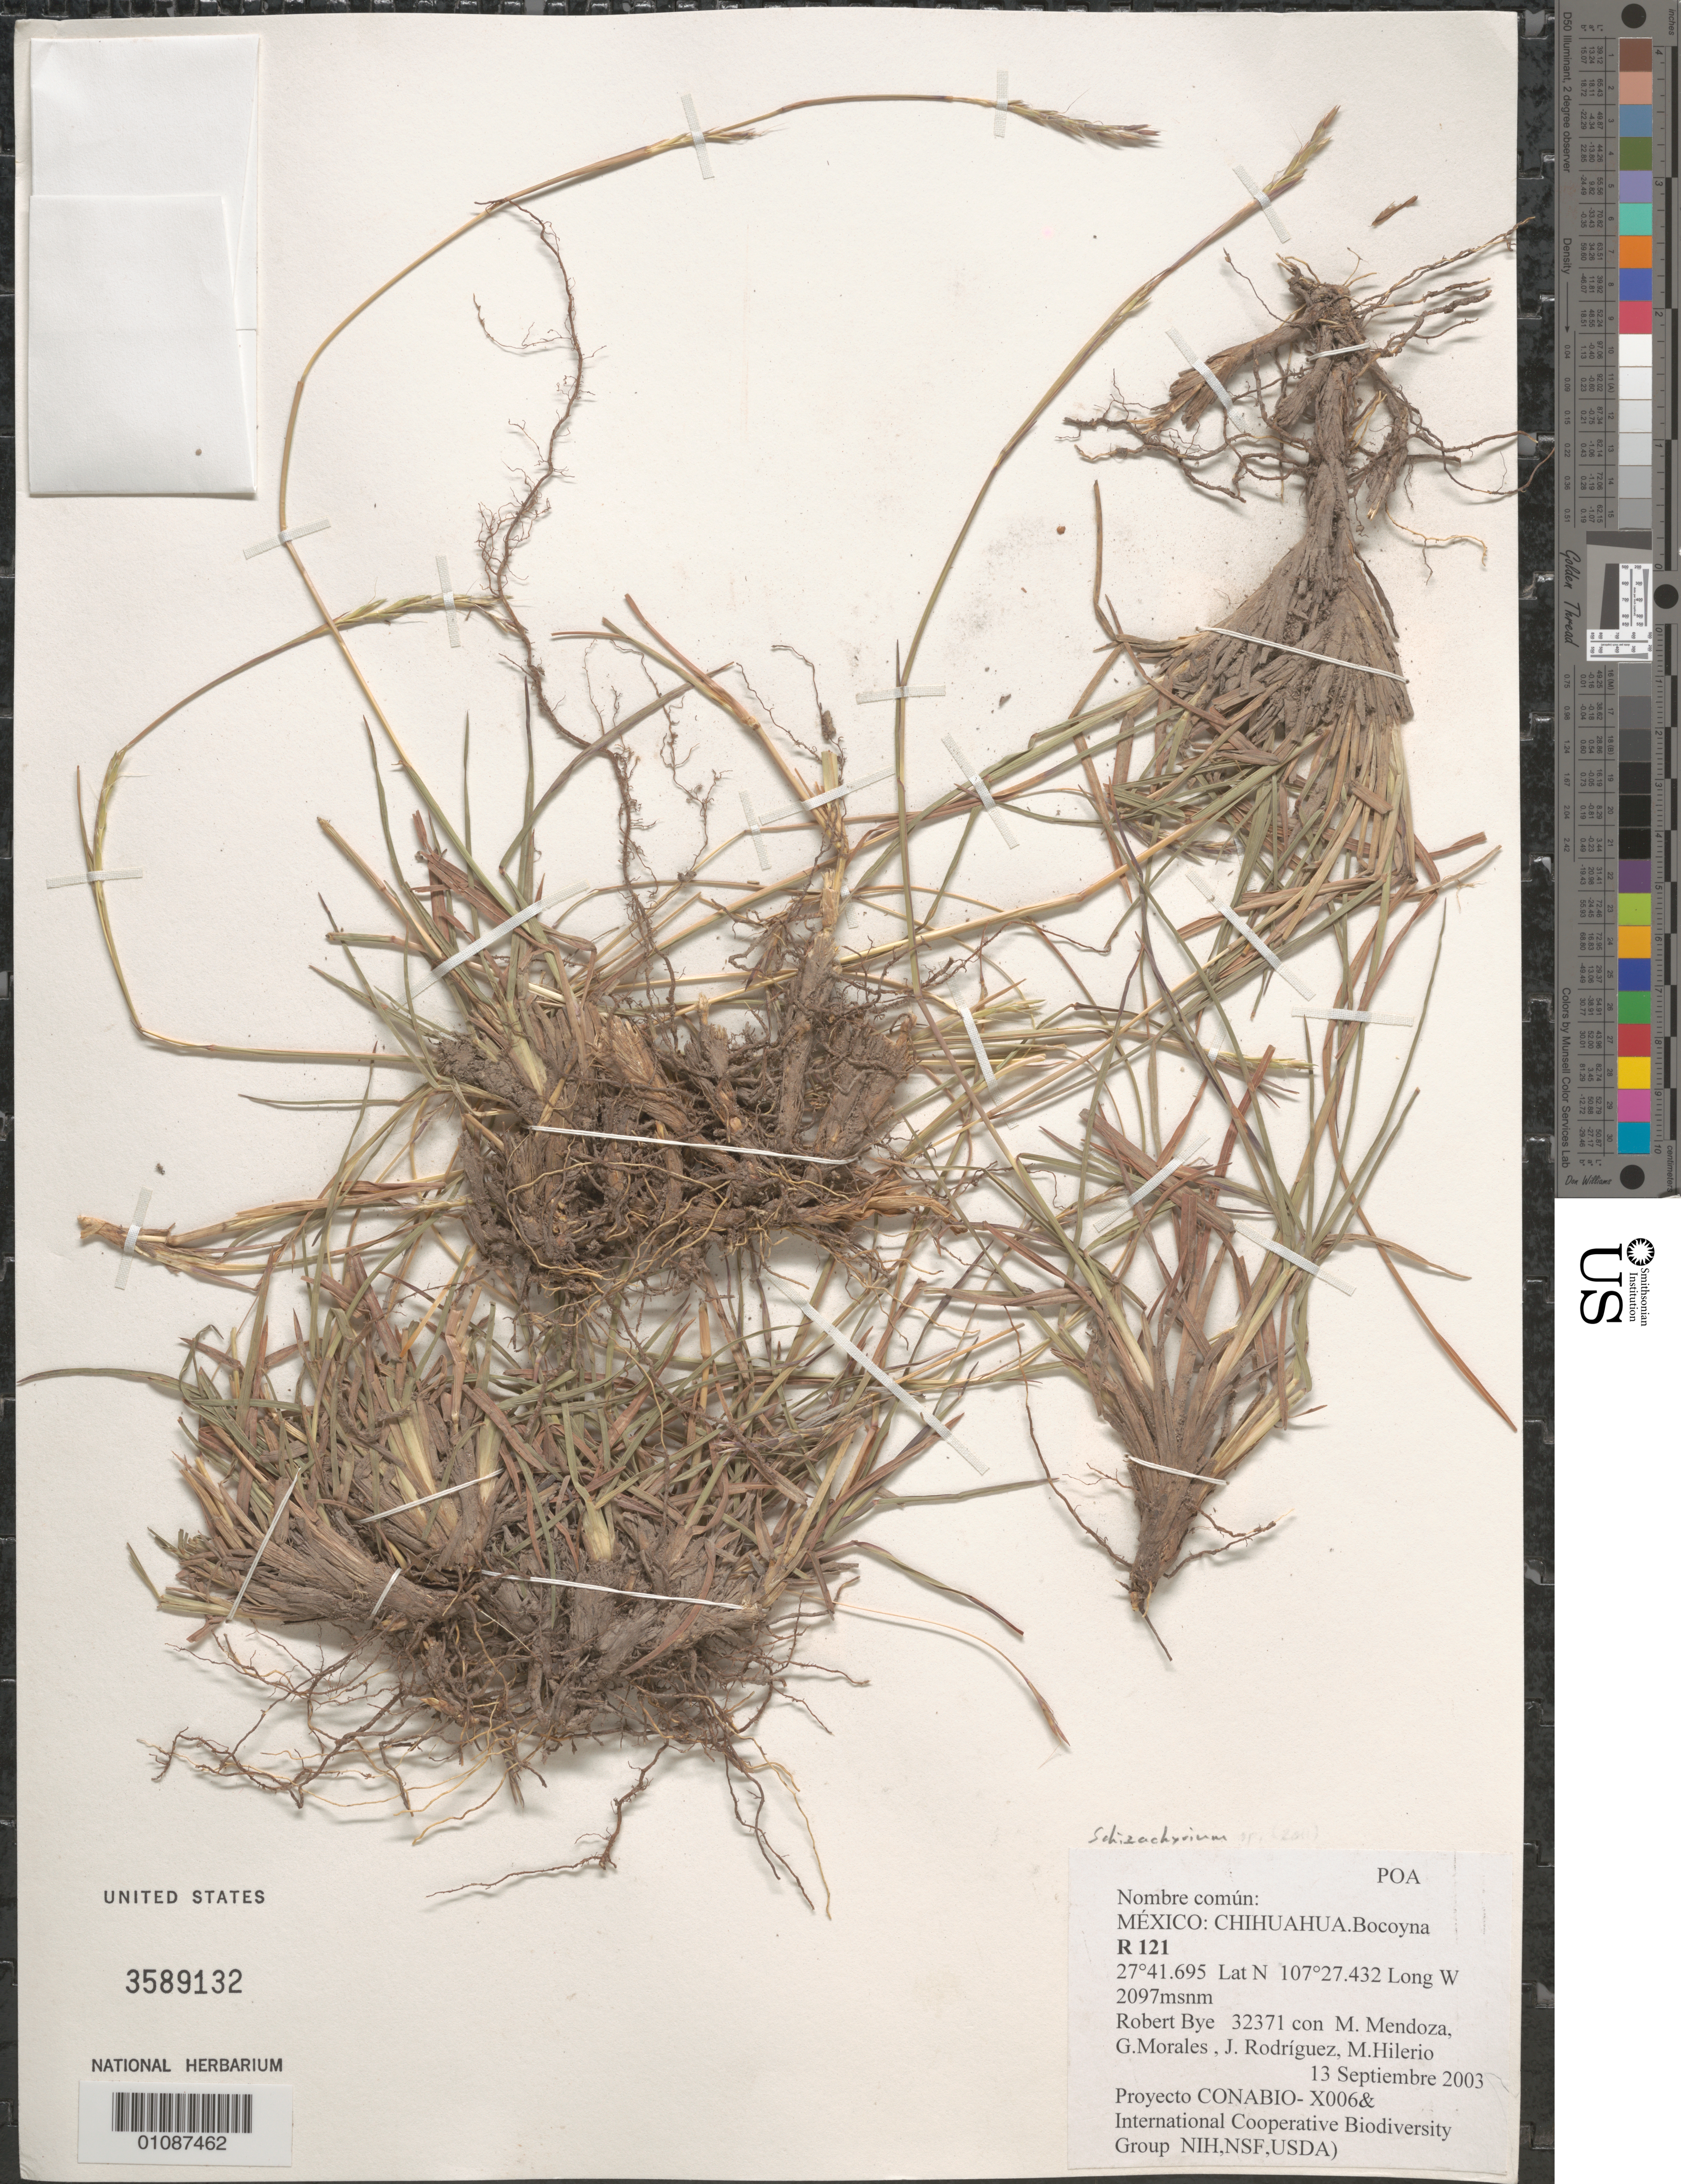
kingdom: Plantae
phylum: Tracheophyta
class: Liliopsida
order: Poales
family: Poaceae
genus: Schizachyrium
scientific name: Schizachyrium sp.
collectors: R. A. Bye, M. Mendoza Garcia, G. Morales, J. Rodríguez & M. Hilerio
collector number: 32371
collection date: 2003-09-13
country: Mexico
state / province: Chihuahua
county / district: Bocoyna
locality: R 121.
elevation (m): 2097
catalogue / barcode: US 3589132